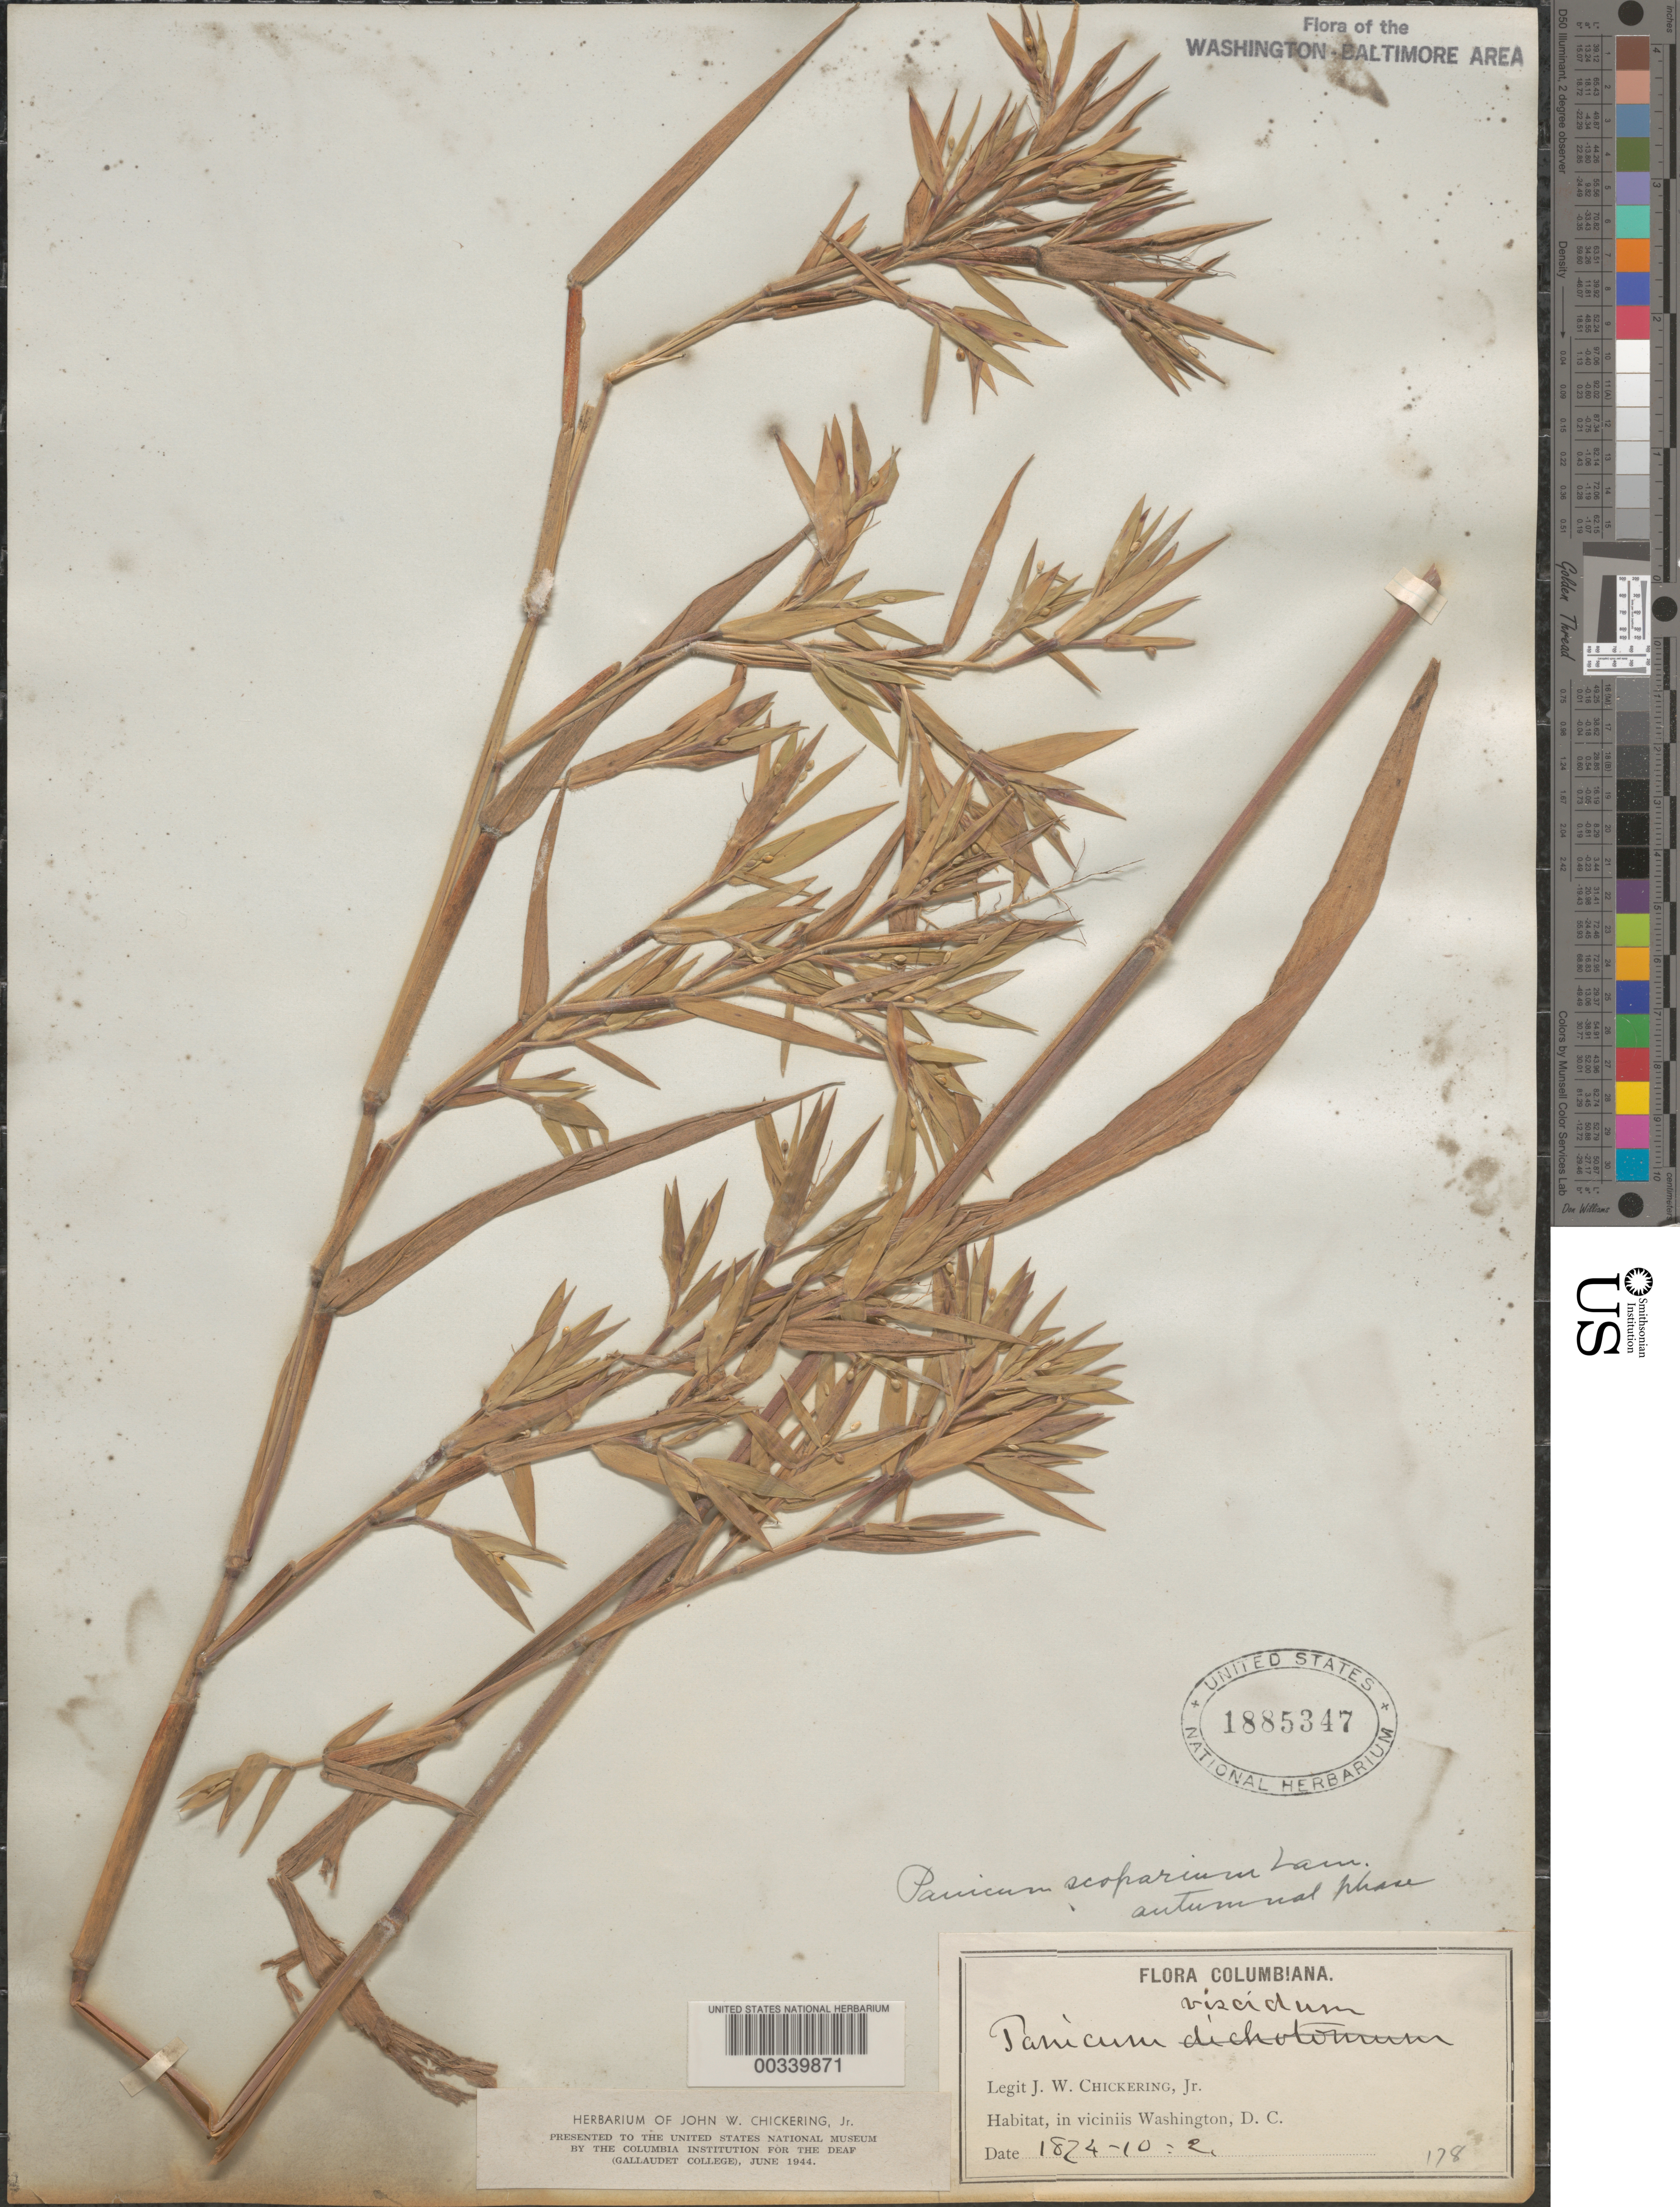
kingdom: Plantae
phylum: Tracheophyta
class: Liliopsida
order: Poales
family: Poaceae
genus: Dichanthelium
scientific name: Dichanthelium scoparium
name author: (Lam.) Gould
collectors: J. W. Chickering Jr.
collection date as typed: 02 Oct 1874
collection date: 1874-10-02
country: United States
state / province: District of Columbia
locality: Washington, DC and vicinity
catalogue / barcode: US 1885347